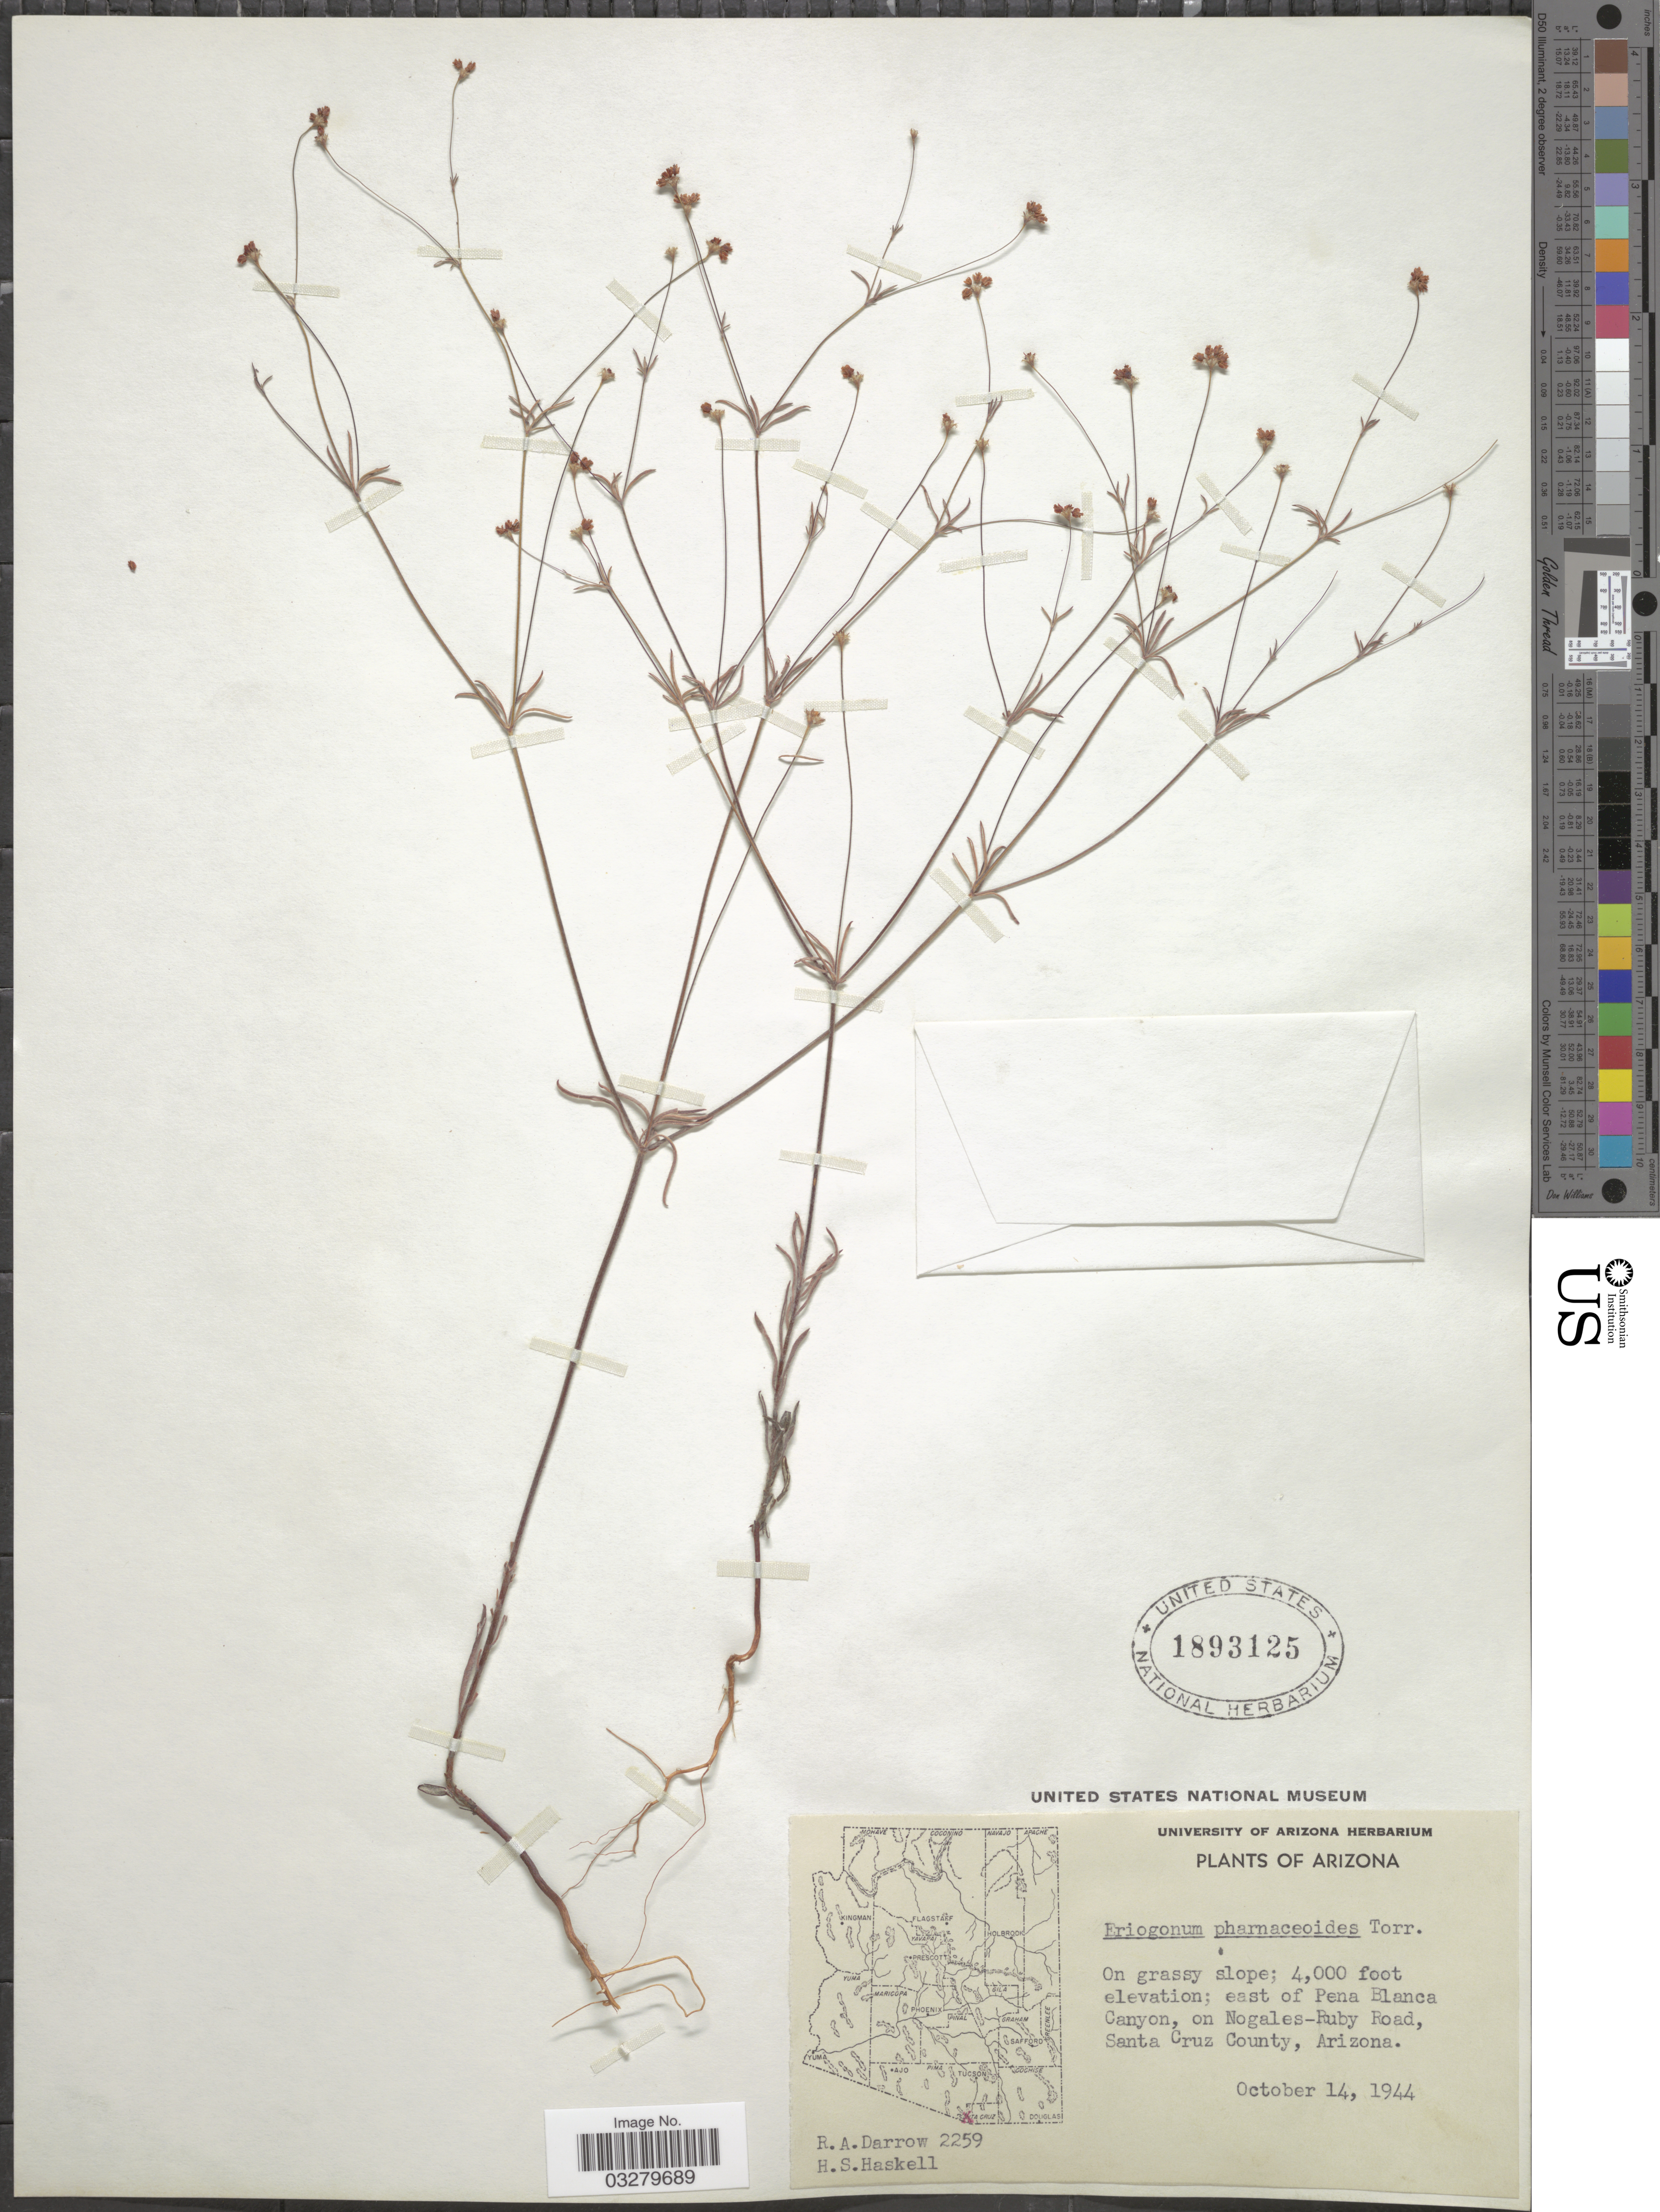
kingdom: Plantae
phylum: Tracheophyta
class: Magnoliopsida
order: Caryophyllales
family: Polygonaceae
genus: Eriogonum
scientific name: Eriogonum pharnaceoides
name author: Torr.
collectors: R. A. Darrow & H. Haskell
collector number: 2259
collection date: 1944-10-14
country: United States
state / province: Arizona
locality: East of Pena Blanca Canyon, on Nogales-Ruby Road, Santa Cruz County.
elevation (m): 1219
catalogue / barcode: US 1893125